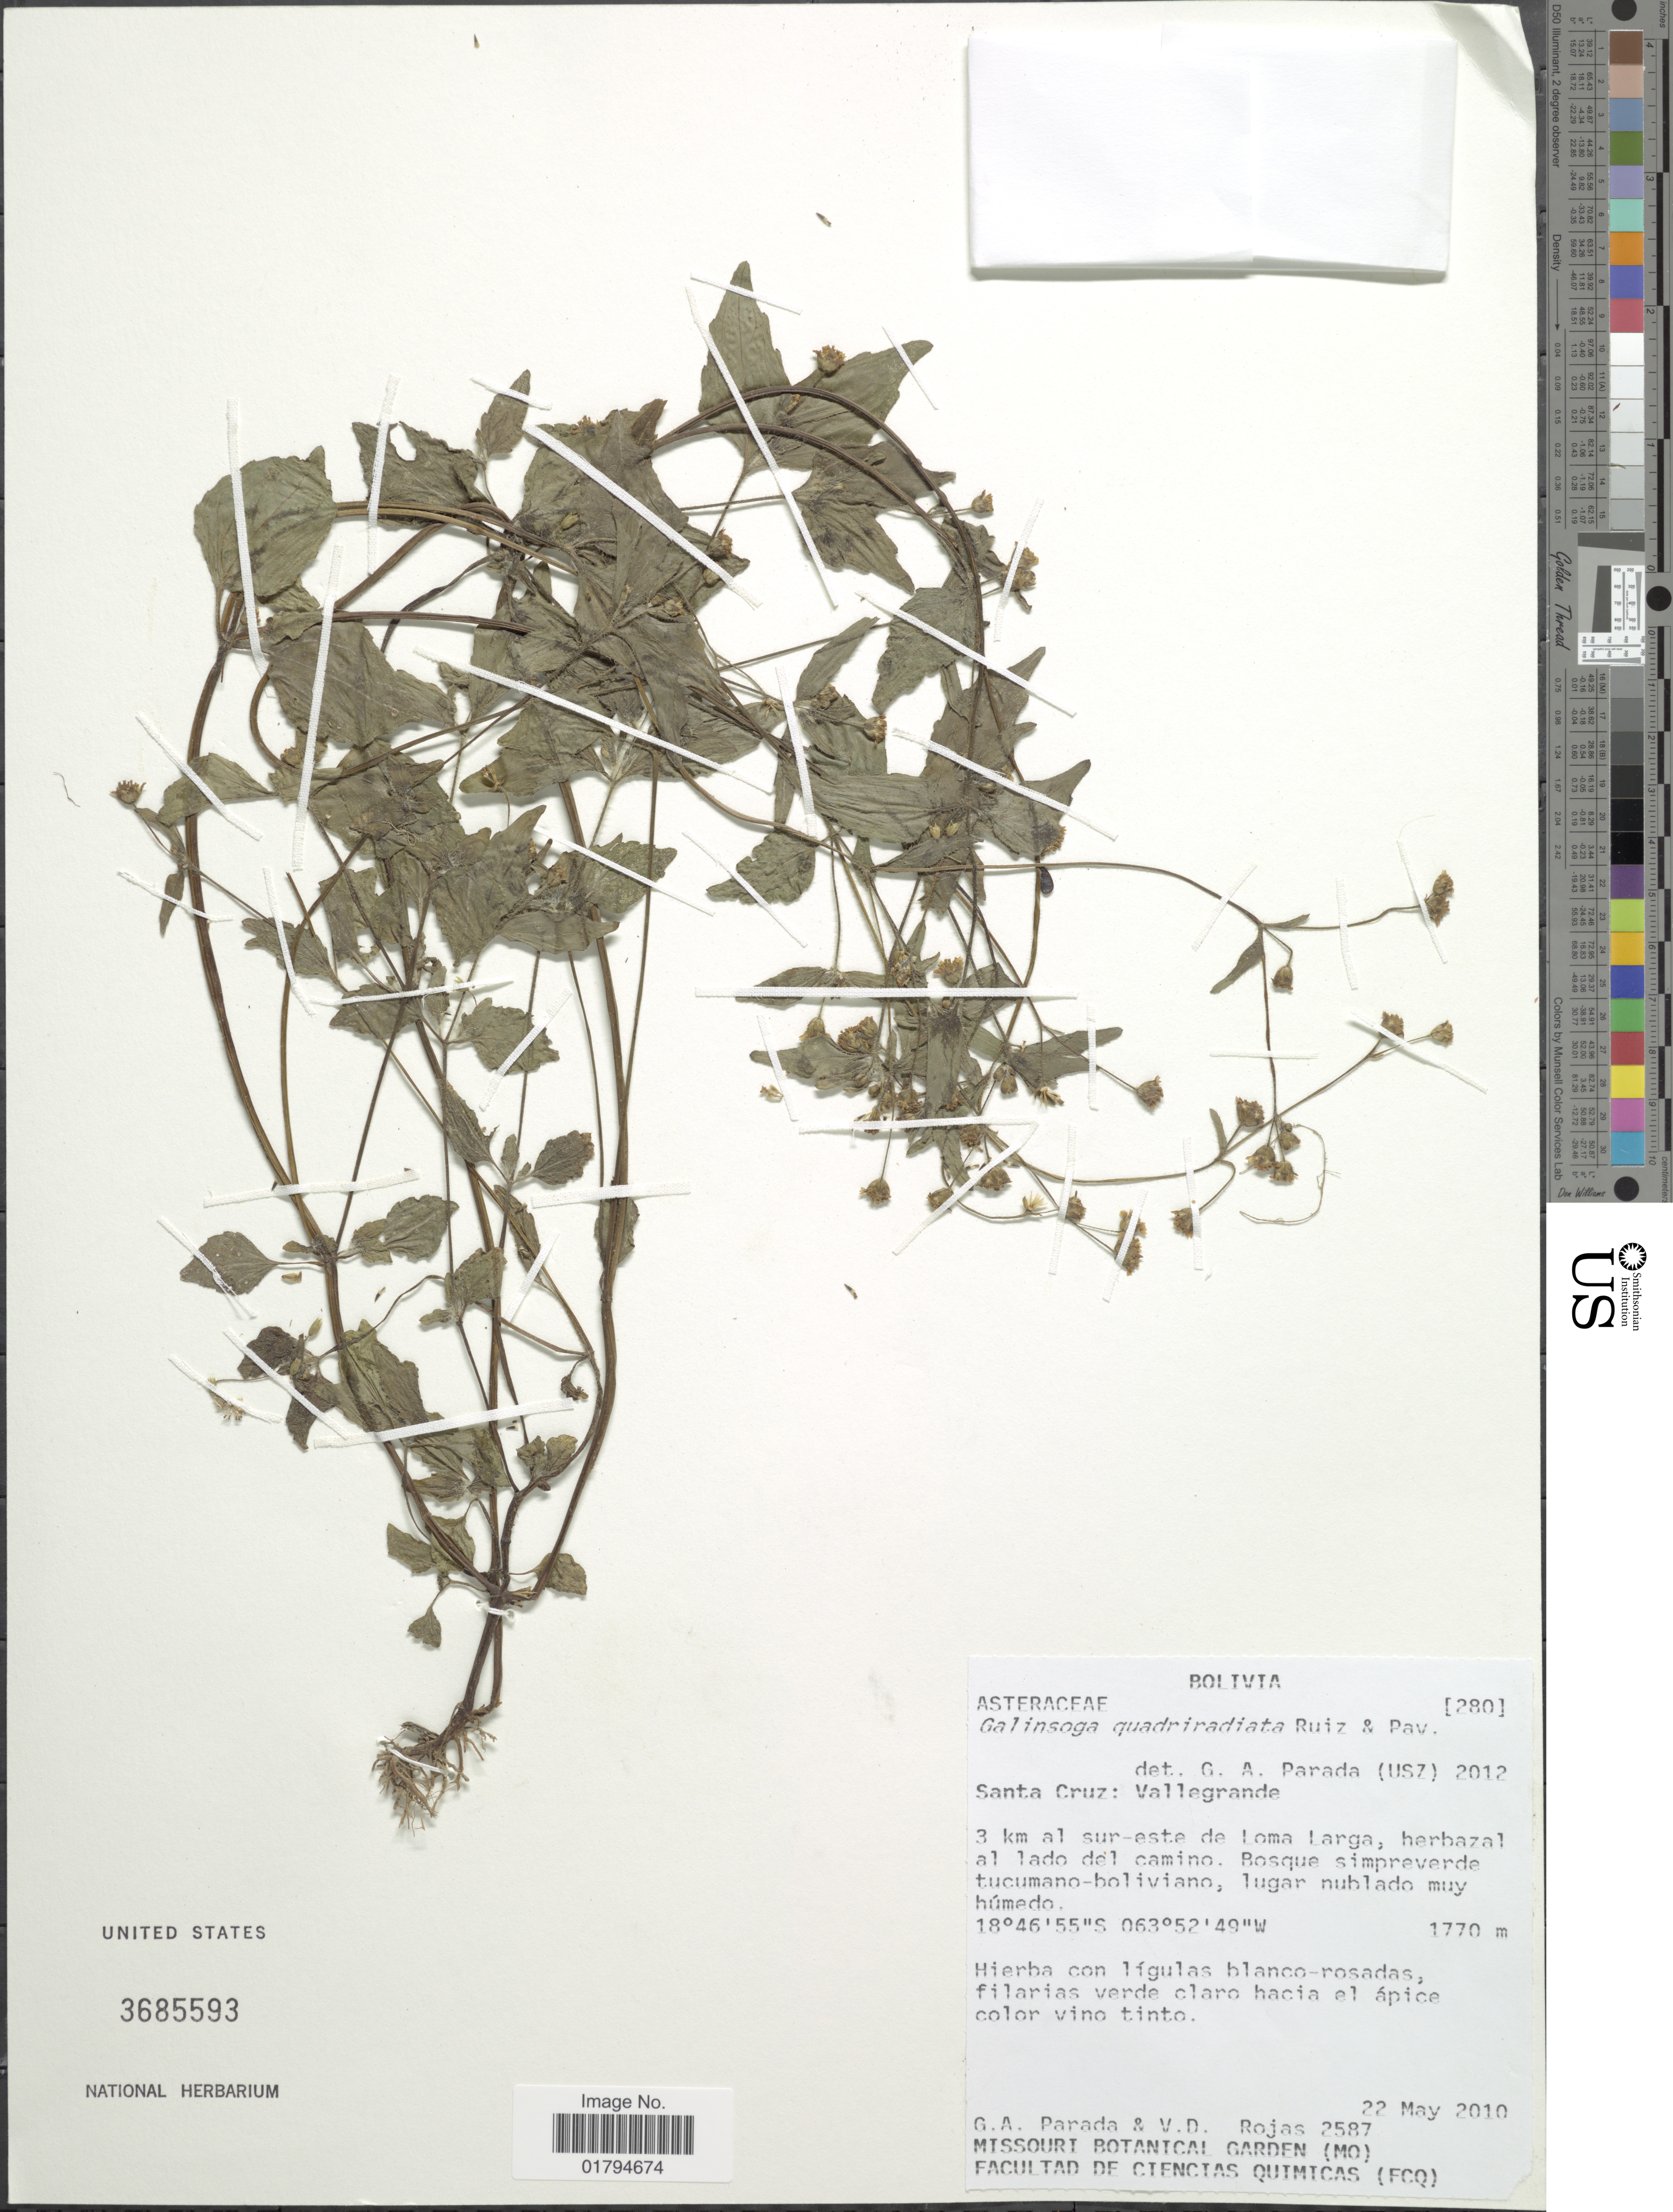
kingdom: Plantae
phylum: Tracheophyta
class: Magnoliopsida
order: Asterales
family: Asteraceae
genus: Galinsoga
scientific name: Galinsoga quadriradiata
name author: Ruiz & Pav.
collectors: G. Parada & V. Rojas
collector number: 2587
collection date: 2010-05-22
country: Bolivia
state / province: Santa Cruz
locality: Vallegrande. 3 km al sur-ete de Loma Larga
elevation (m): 1770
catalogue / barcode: US 3685593